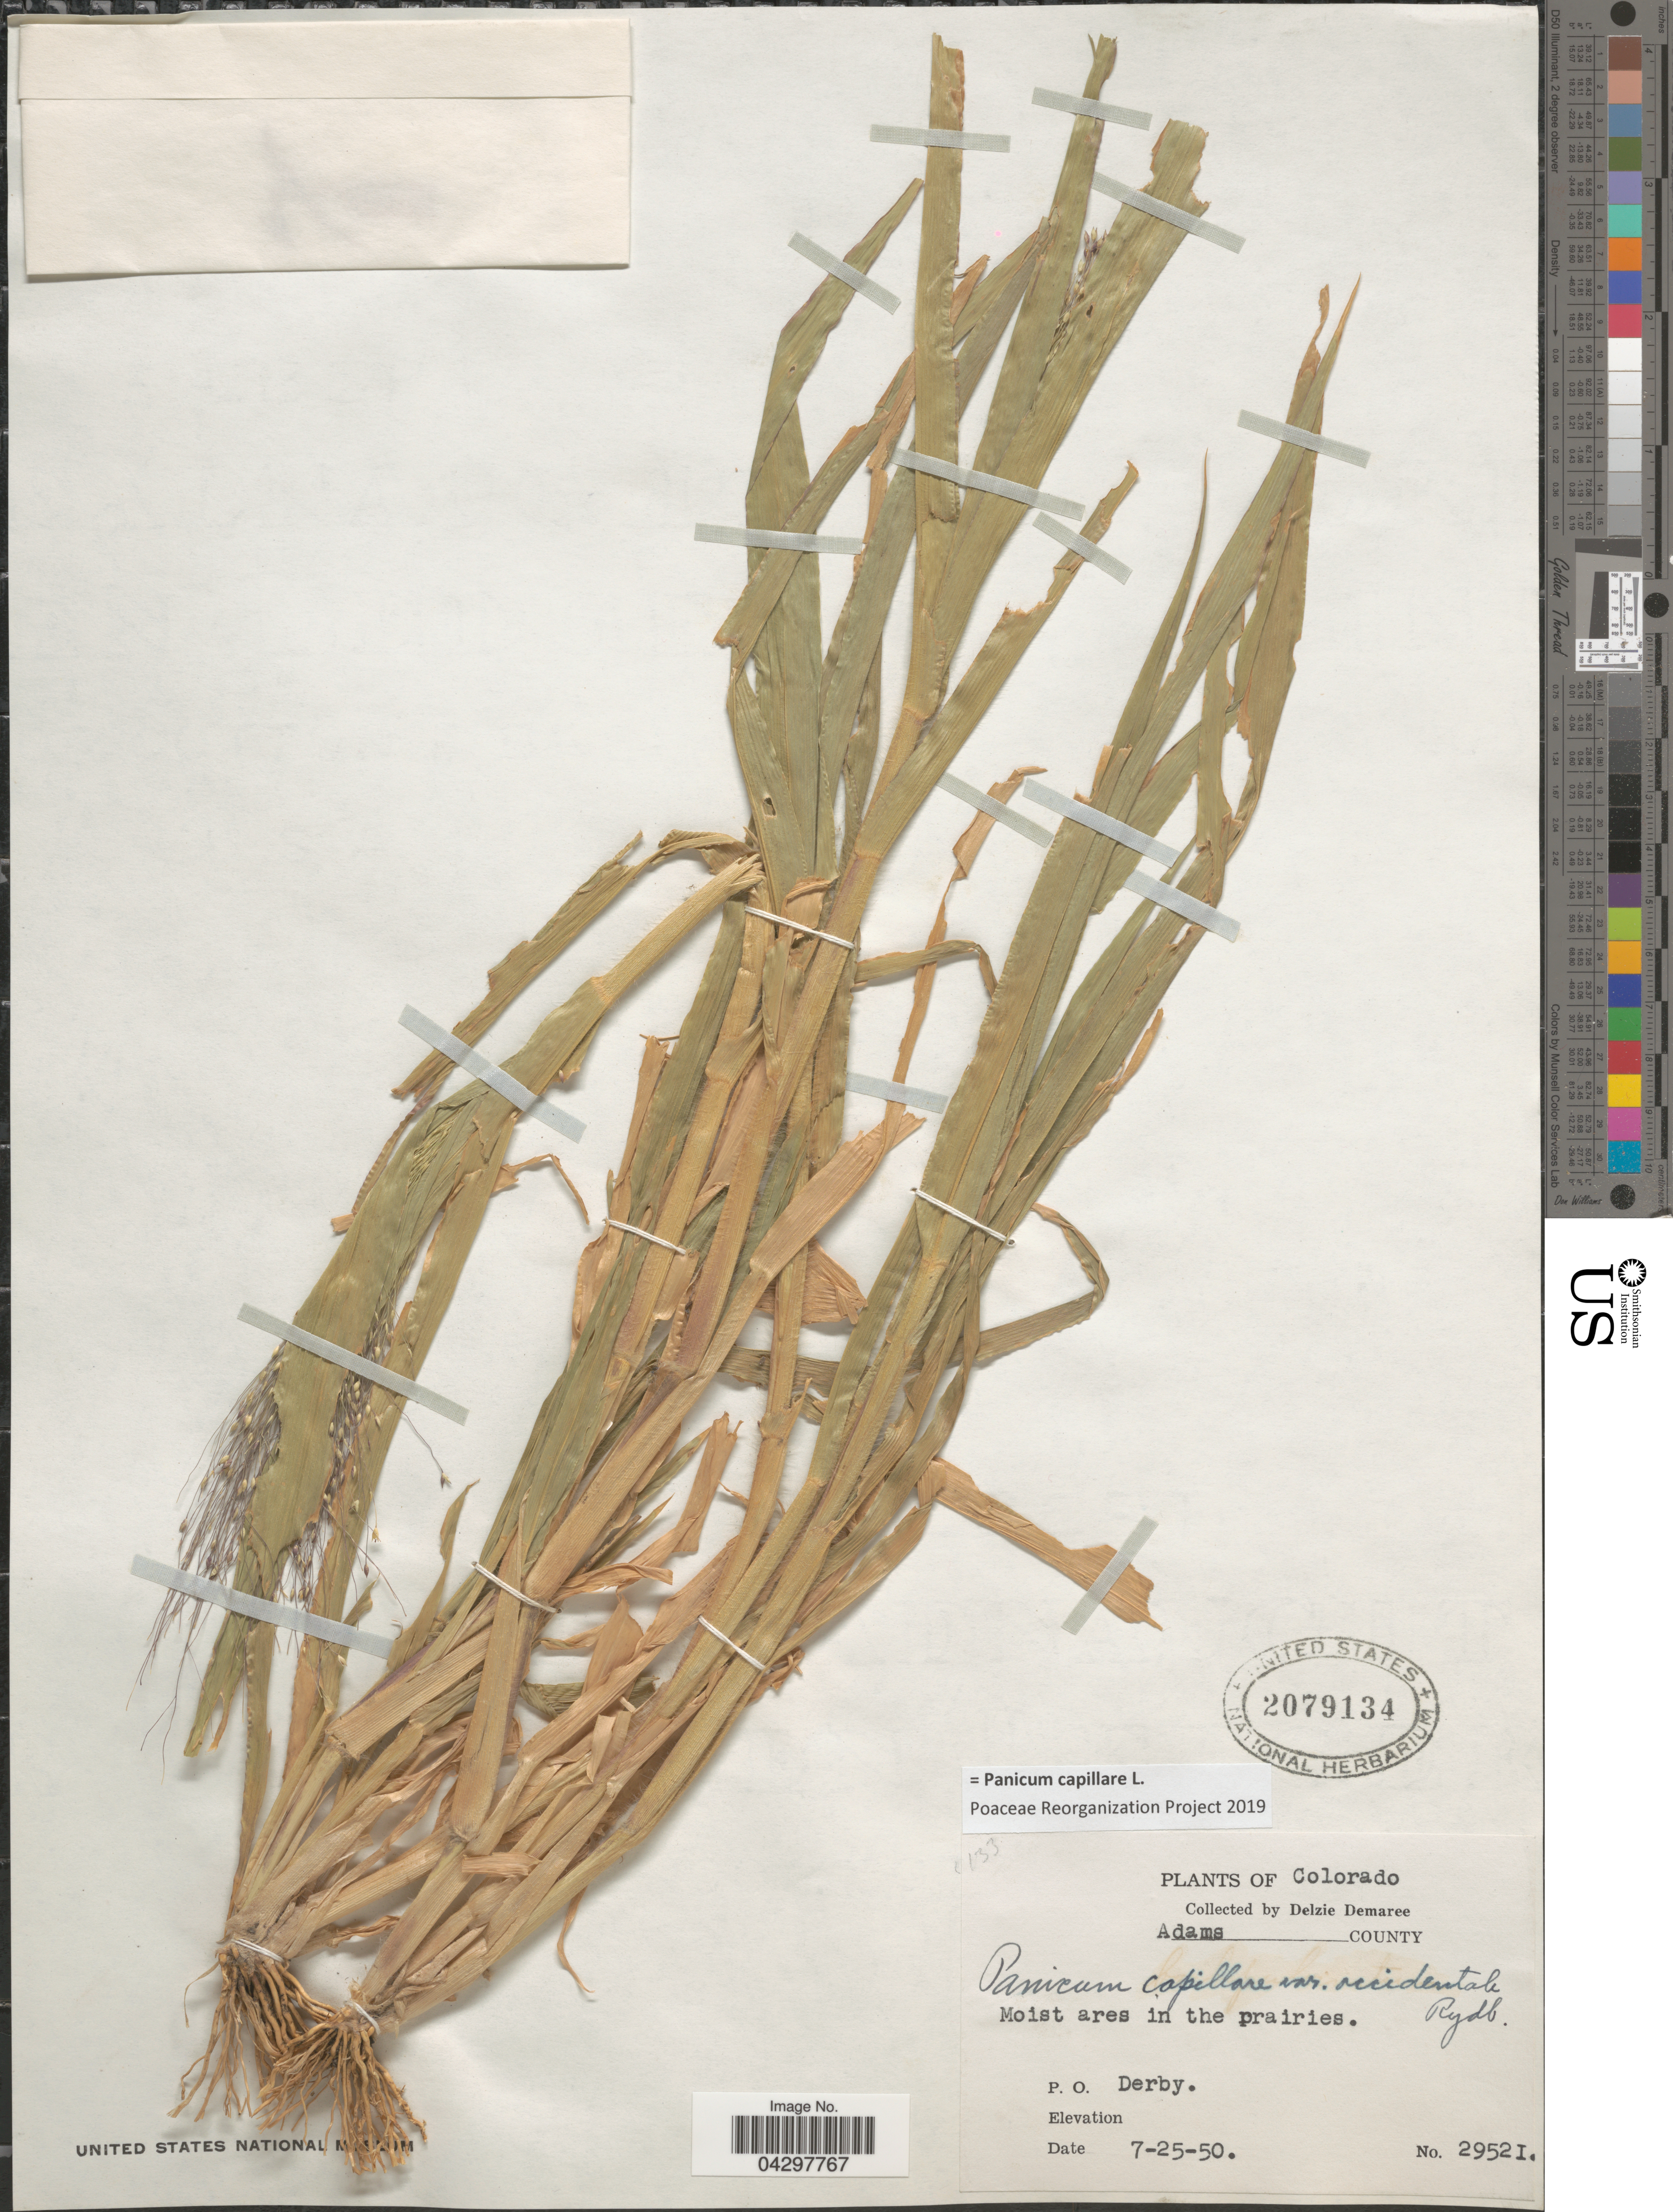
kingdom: Plantae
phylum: Tracheophyta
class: Liliopsida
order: Poales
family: Poaceae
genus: Panicum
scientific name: Panicum capillare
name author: L.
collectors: D. Demaree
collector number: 29521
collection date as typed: Transcribed d/m/y: 25/7/50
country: United States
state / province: Colorado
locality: Adams County. P.O. Derby.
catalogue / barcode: US 2079134